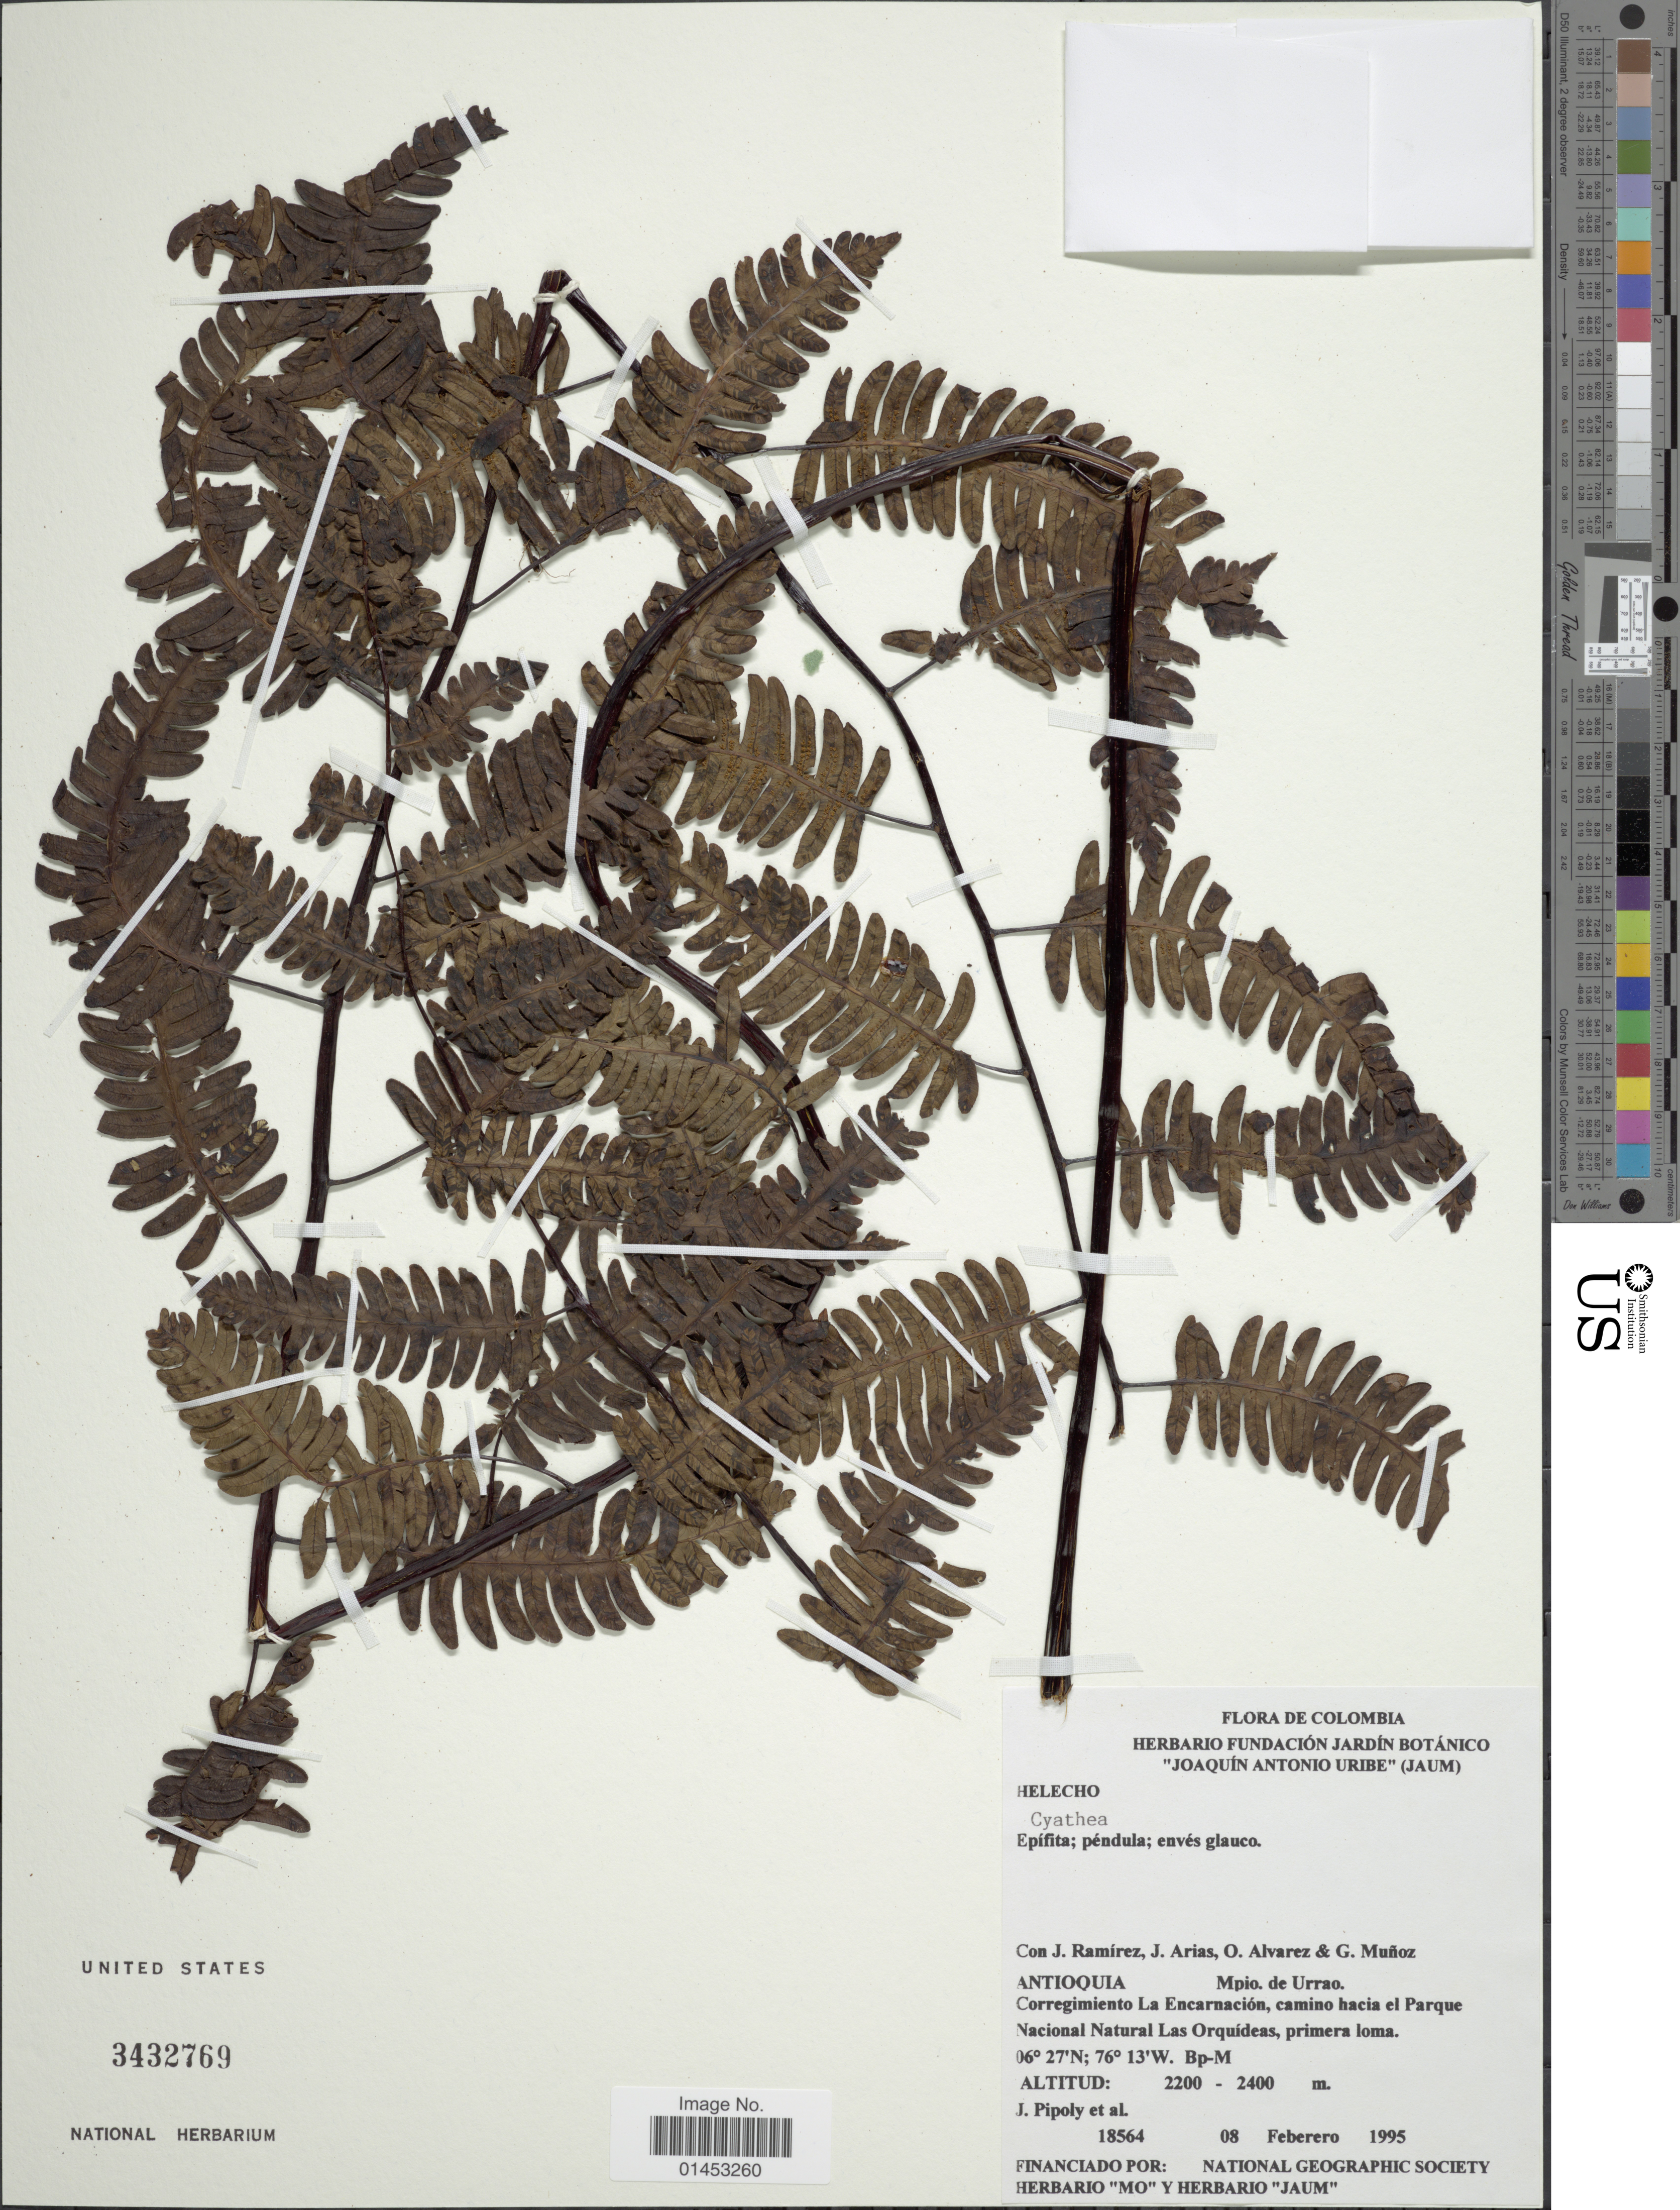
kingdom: Plantae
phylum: Tracheophyta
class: Polypodiopsida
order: Cyatheales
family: Cyatheaceae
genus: Cyathea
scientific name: Cyathea sp.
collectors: J. J. Pipoly, J. Ramirez, J. Arias, O. Alvarez & G. Muñoz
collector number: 18564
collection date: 1995-02-08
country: Colombia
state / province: Antioquia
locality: Antioquia, Mpio. de Urrao, Corregimiento La Escarnacion, camino hacia el Parque Nacionla Natural Las Orquidas, primera loma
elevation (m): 2200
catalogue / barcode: US 3432769